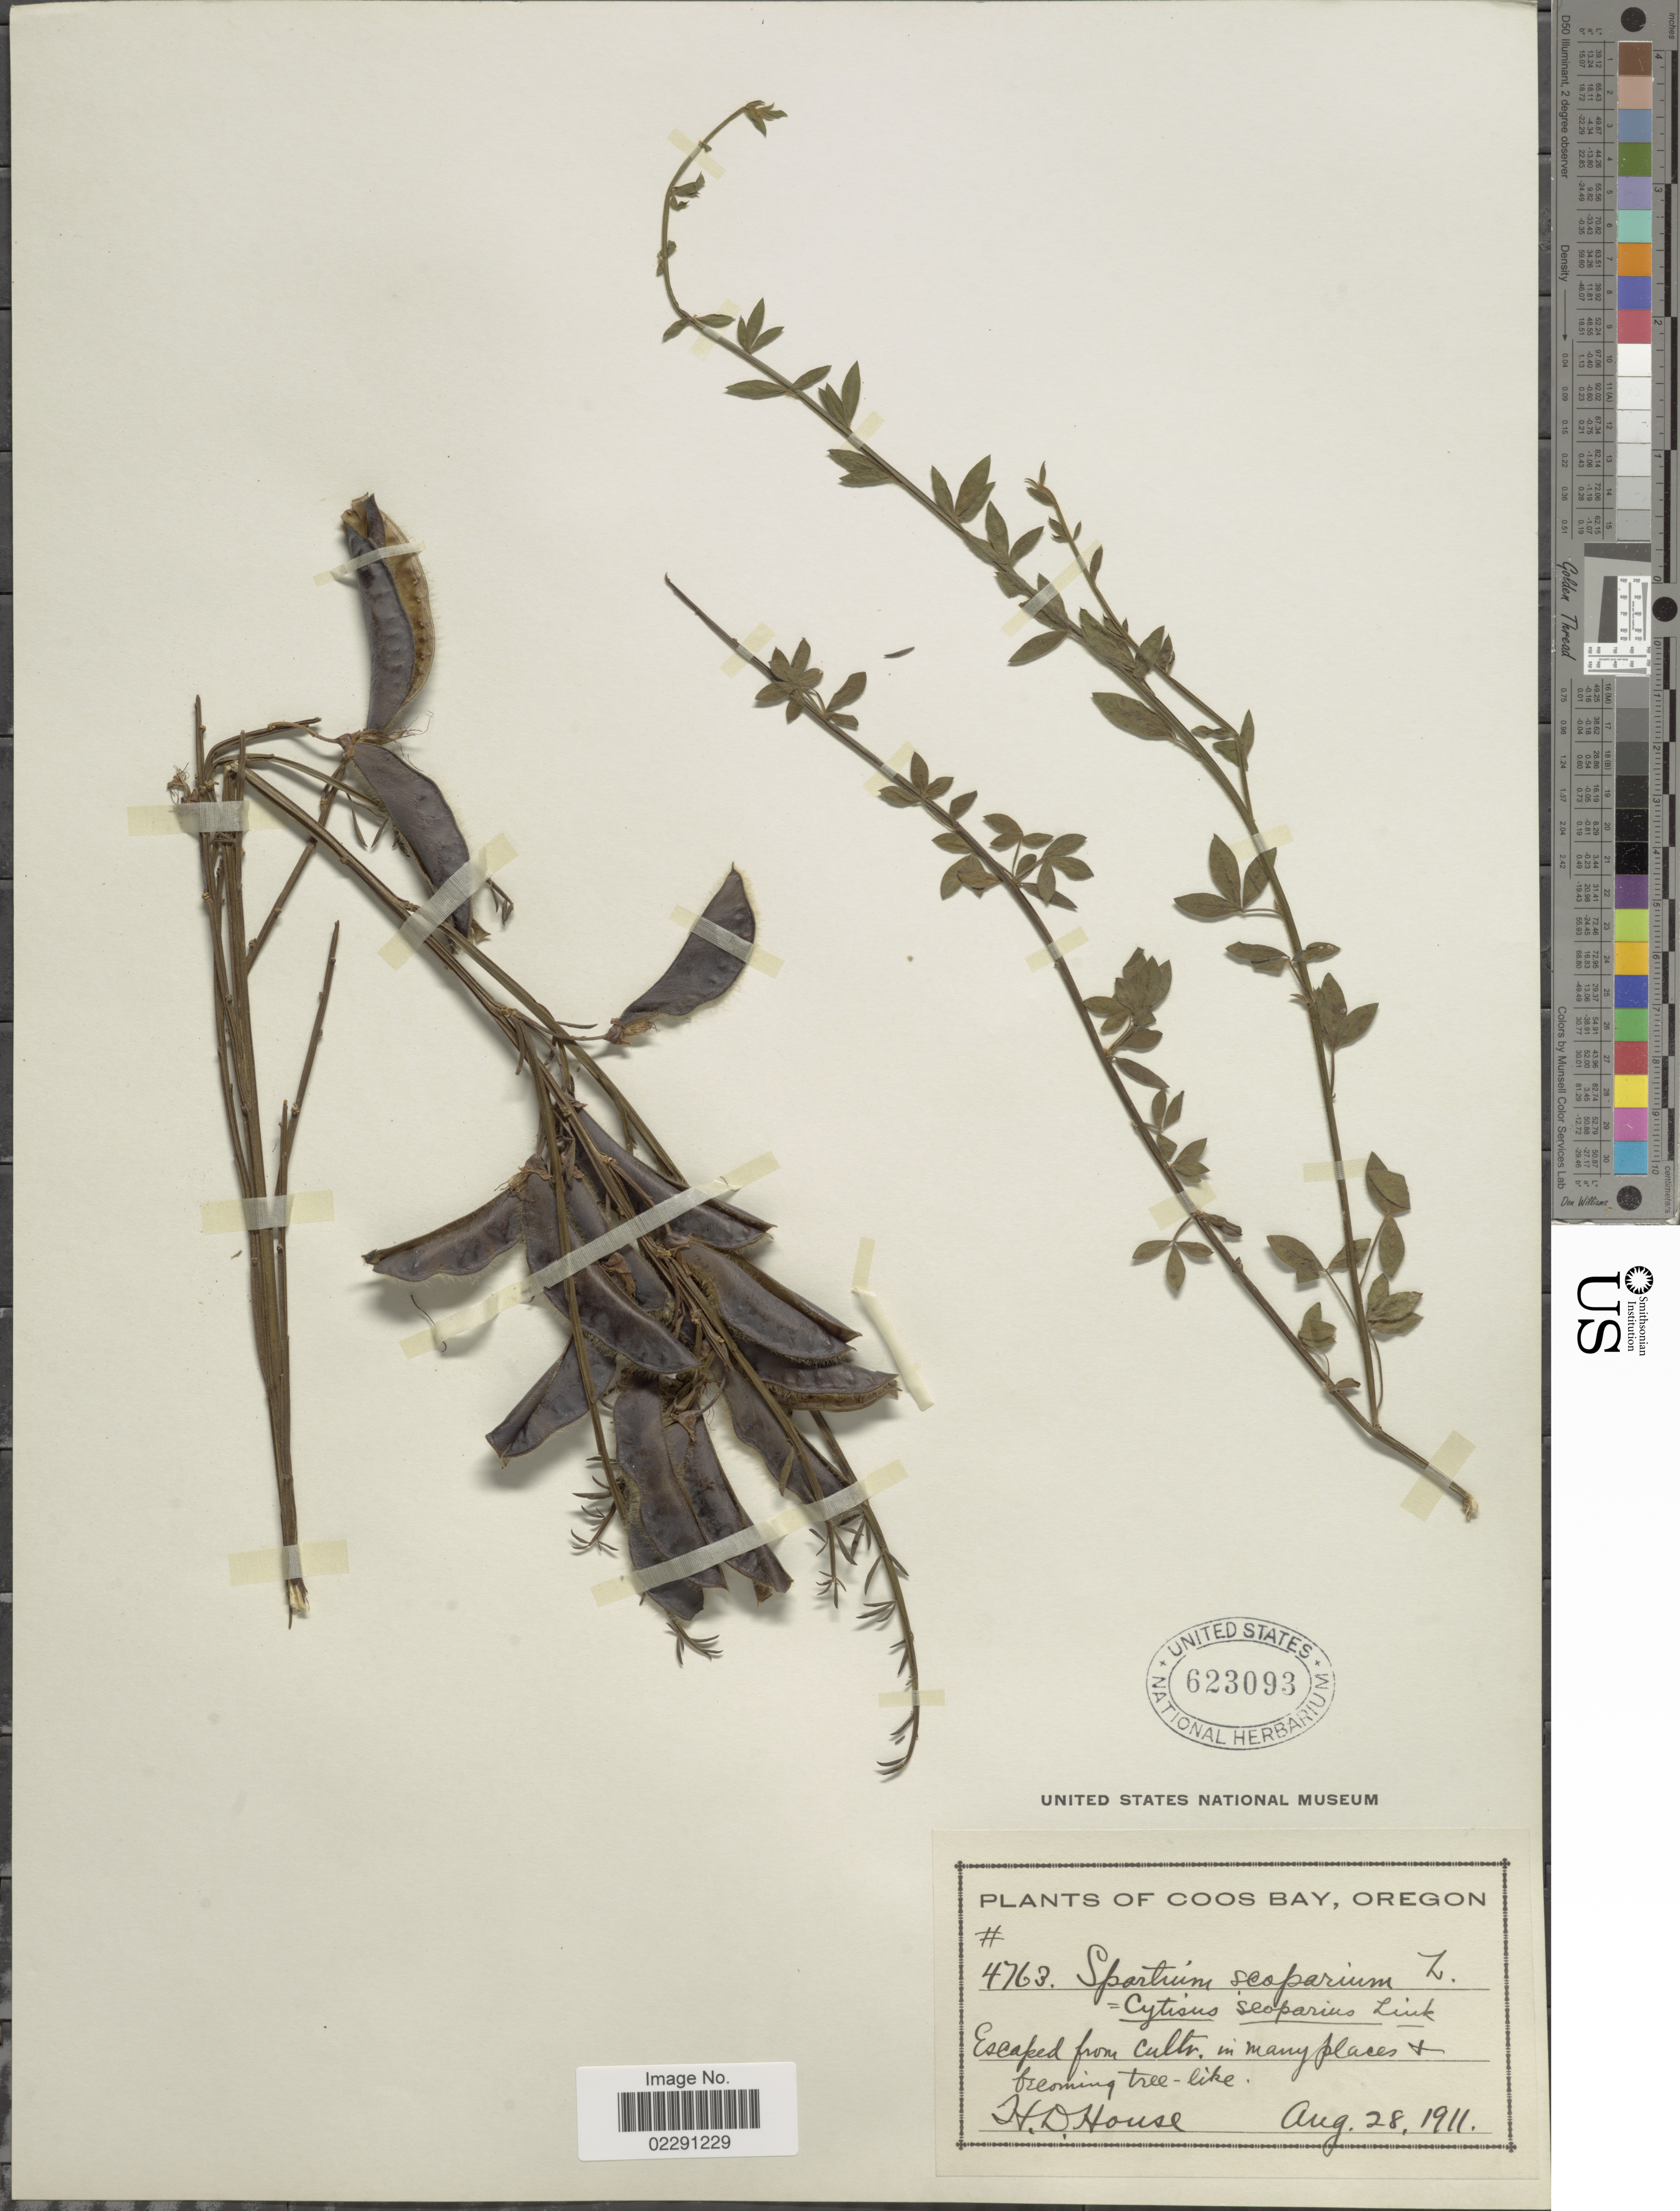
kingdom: Plantae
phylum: Tracheophyta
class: Magnoliopsida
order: Fabales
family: Fabaceae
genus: Cytisus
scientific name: Cytisus scoparius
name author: (L.) Link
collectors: H. D. House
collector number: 4763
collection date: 1911-08-28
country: United States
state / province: Oregon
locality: Coos Bay escaped from cultiv. in many places + becoming tree-like.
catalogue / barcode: US 623093